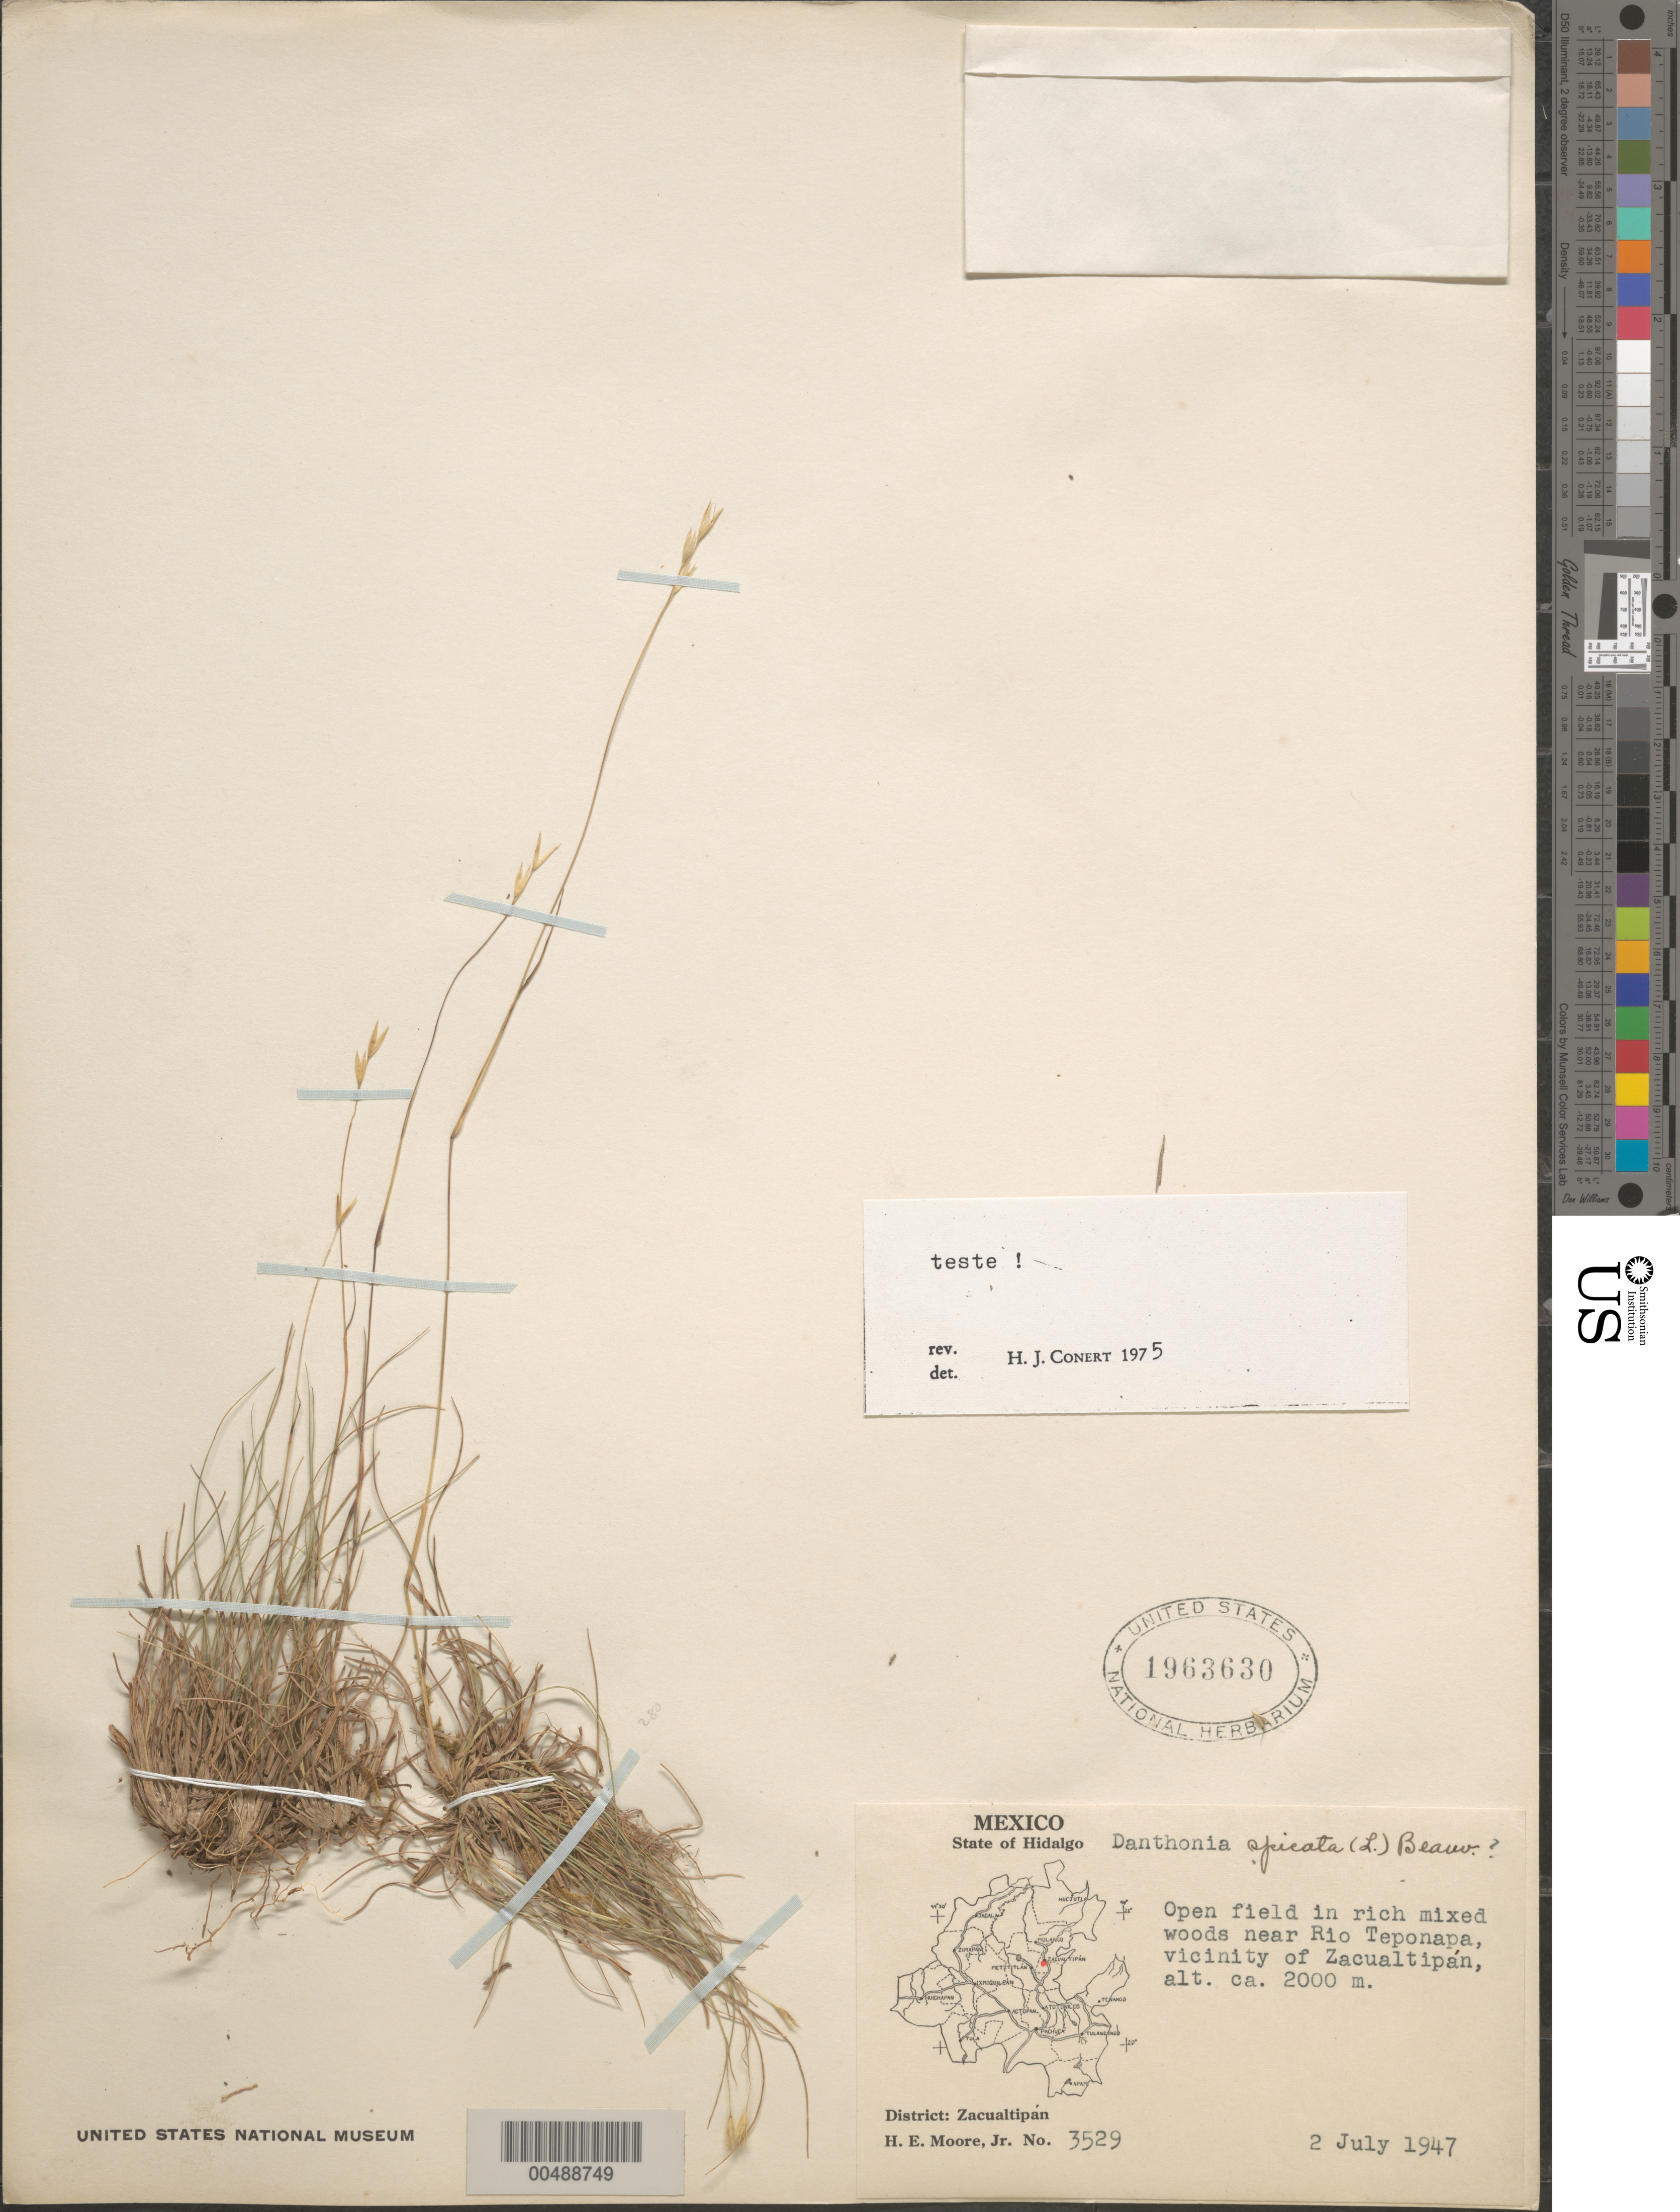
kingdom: Plantae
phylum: Tracheophyta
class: Liliopsida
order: Poales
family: Poaceae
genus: Danthonia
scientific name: Danthonia spicata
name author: (L.) P. Beauv. ex Roem. & Schult.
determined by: Conert, H. J.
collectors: H. E. Moore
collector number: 3529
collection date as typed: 2 Jul 1947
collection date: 1947-07-02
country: Mexico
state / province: Hidalgo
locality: Near Rio Teponapa, vicinity of Zacualtipán, Zacualtipán Dist.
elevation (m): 2000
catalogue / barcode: US 1963630